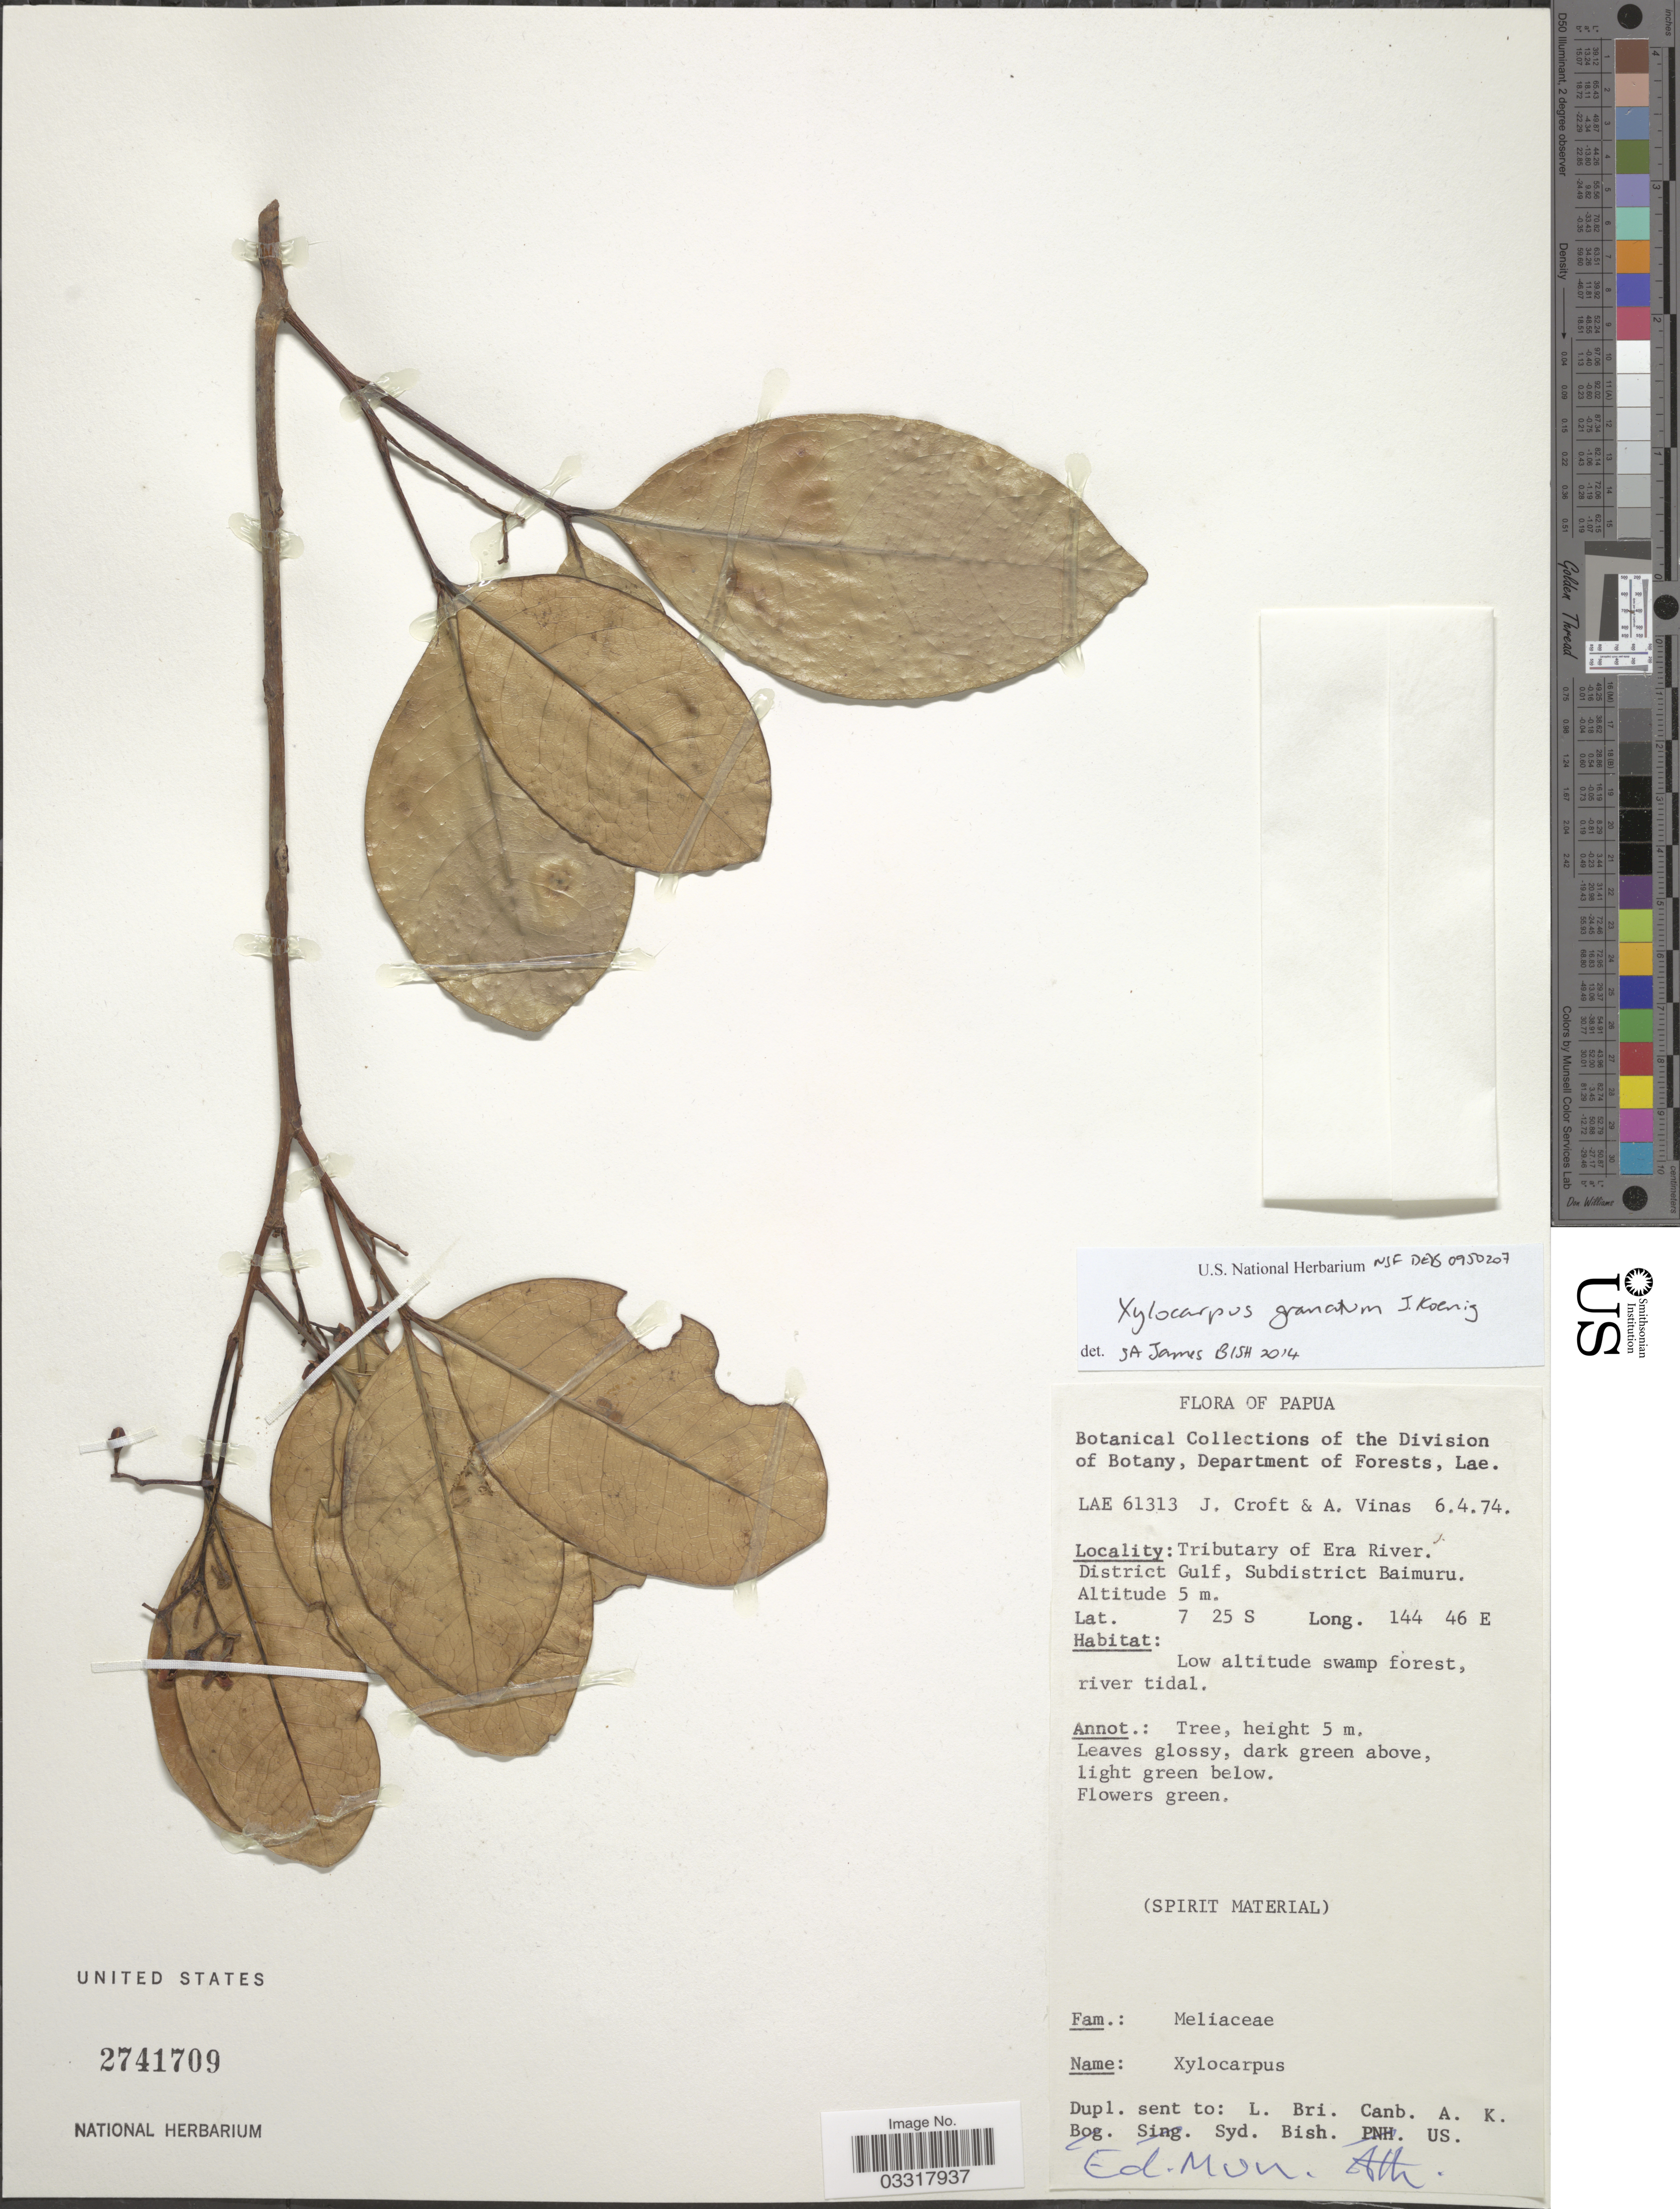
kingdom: Plantae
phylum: Tracheophyta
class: Magnoliopsida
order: Sapindales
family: Meliaceae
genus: Xylocarpus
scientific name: Xylocarpus granatum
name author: J. Koenig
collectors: J. Croft & A. Vinas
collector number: LAE 61313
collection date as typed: Transcribed d/m/y: 6/4/74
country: Papua New Guinea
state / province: Gulf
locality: Papua. Tributary of Era River. District Gulf, Subdistrict Baimuru.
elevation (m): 5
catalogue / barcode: US 2741709